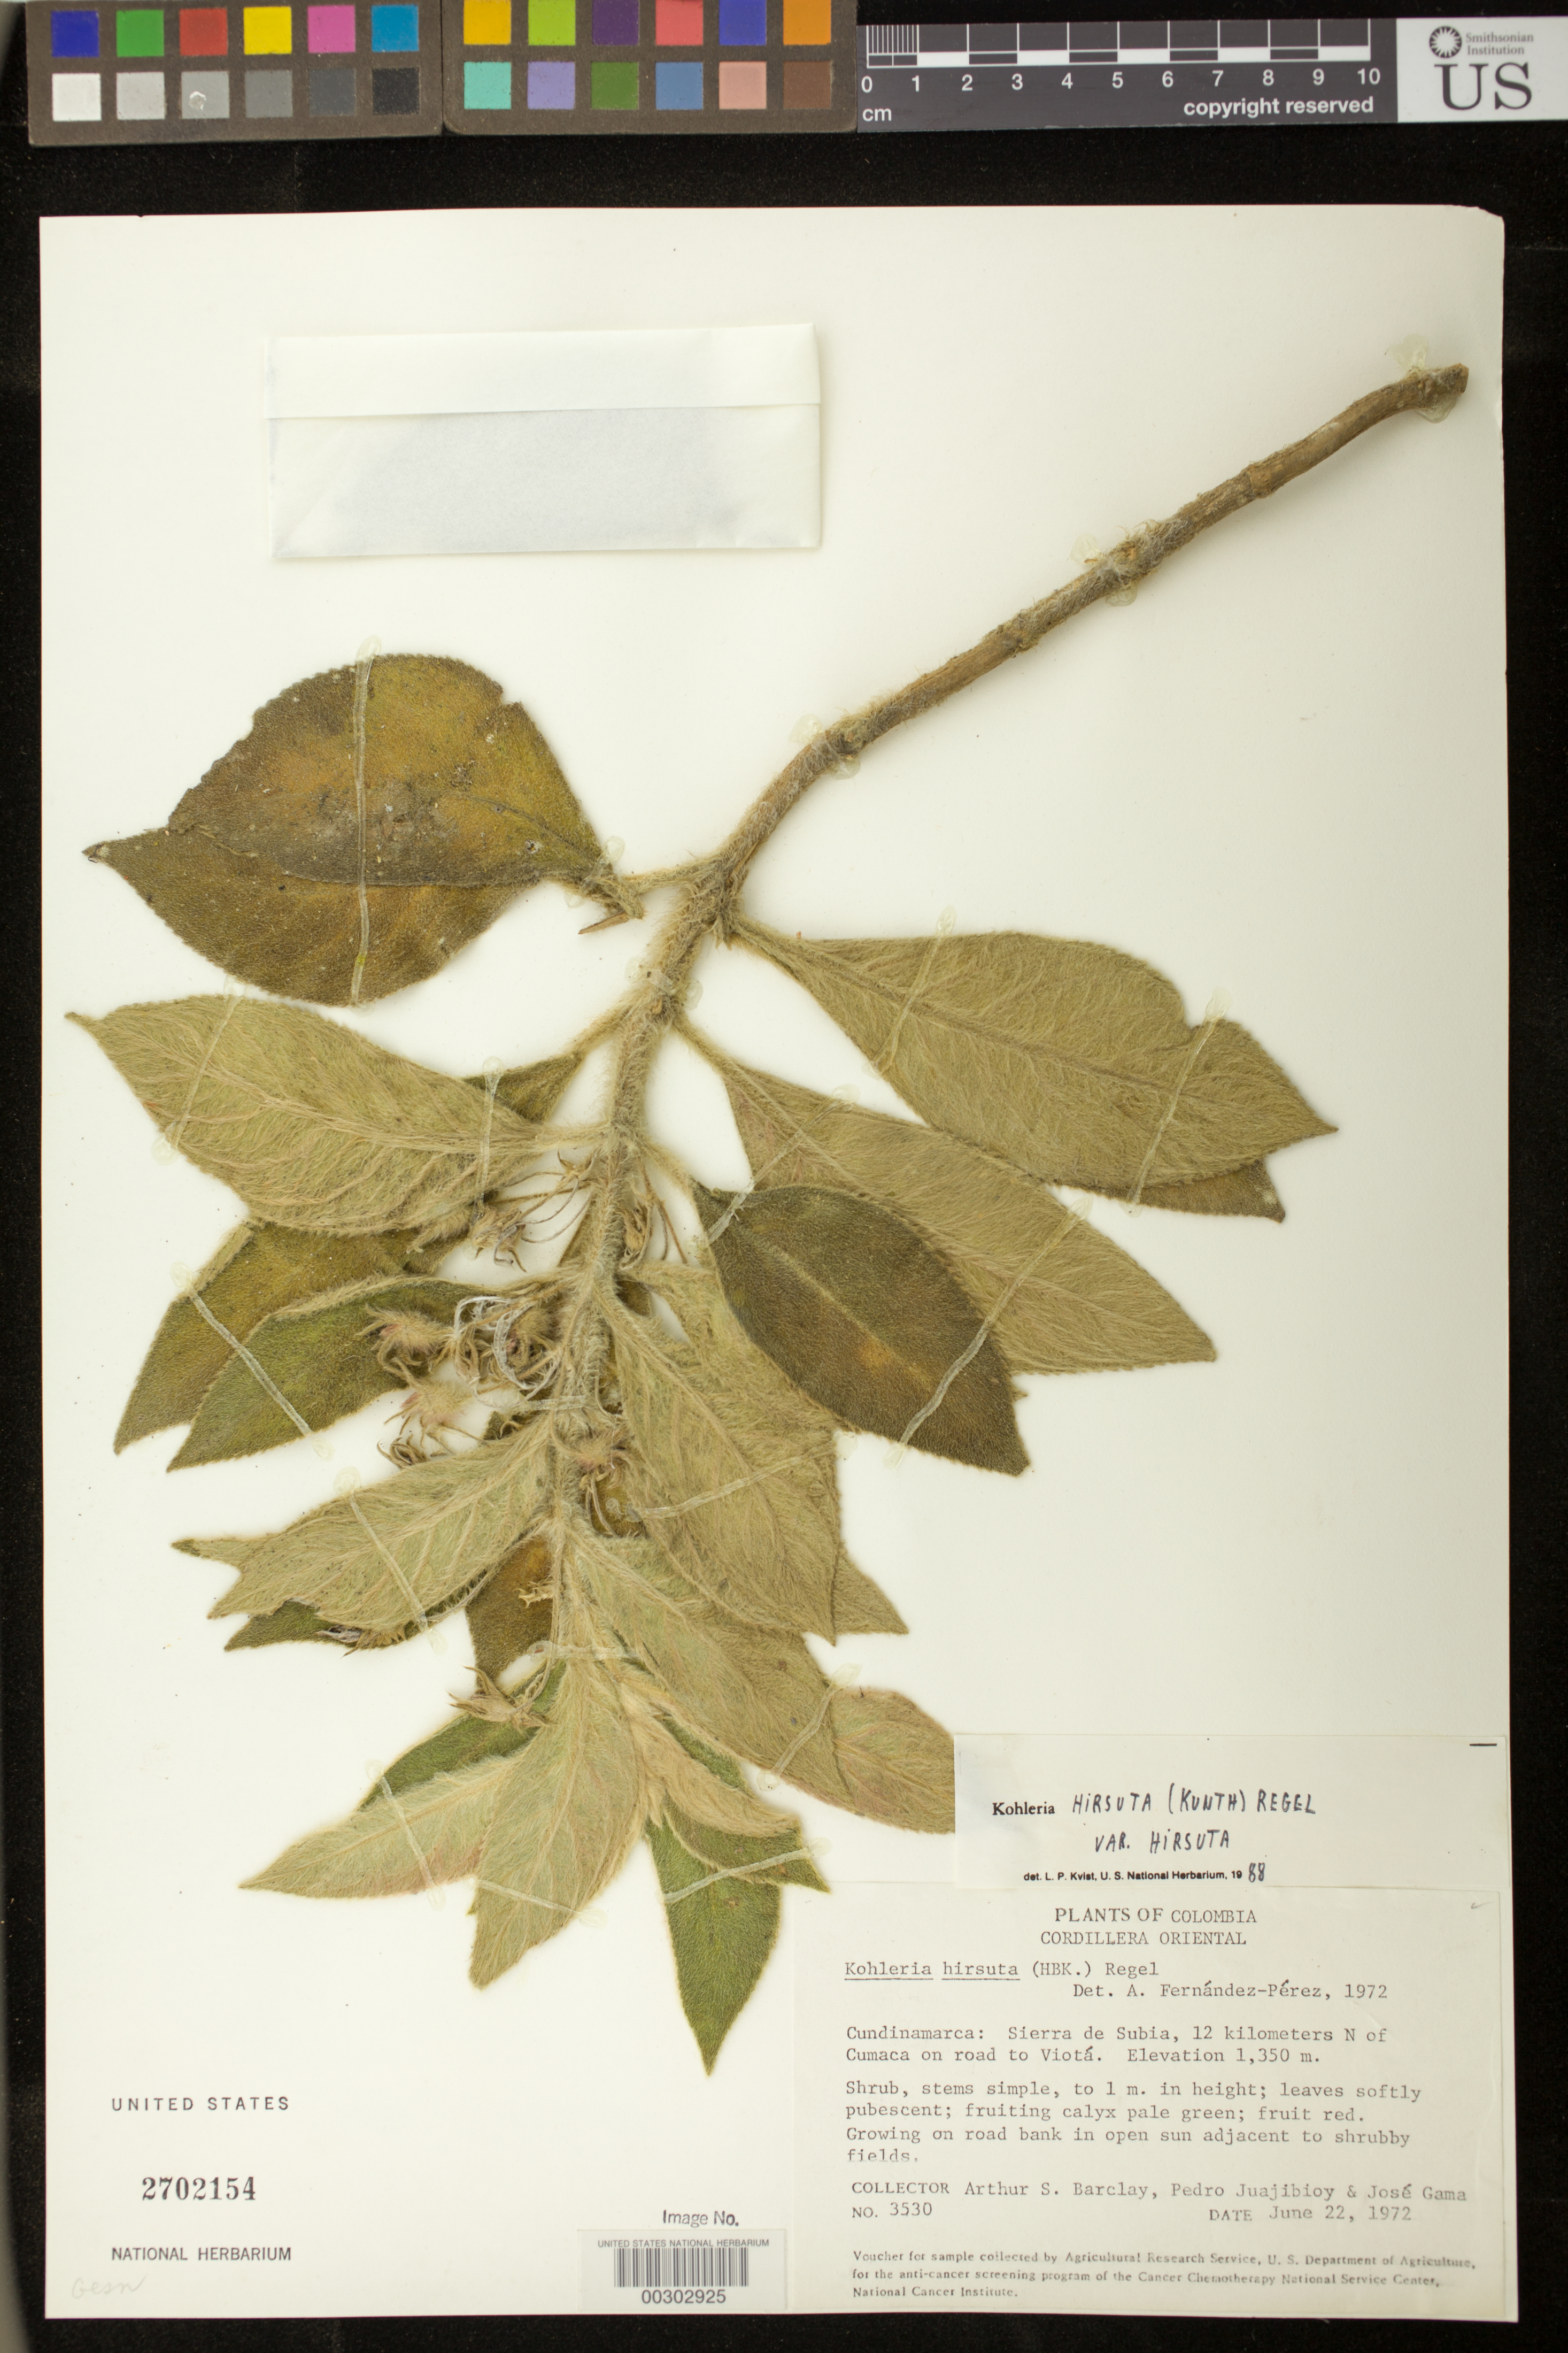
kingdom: Plantae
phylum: Tracheophyta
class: Magnoliopsida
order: Lamiales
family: Gesneriaceae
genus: Kohleria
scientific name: Kohleria hirsuta var. hirsuta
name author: (Kunth) Regel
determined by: Skog, Laurence E.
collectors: A. S. Barclay, P. Juajibioy & J. Gama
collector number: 3530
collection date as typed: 22 Jun 1972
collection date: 1972-06-22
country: Colombia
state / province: Cundinamarca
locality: Cordillera Oriental, Sierra de Subia, 12 km N of Cumaca on road to Viota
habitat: Growing on road bank in open sun adjacent to shrubby fields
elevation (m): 1350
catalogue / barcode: US 2702154